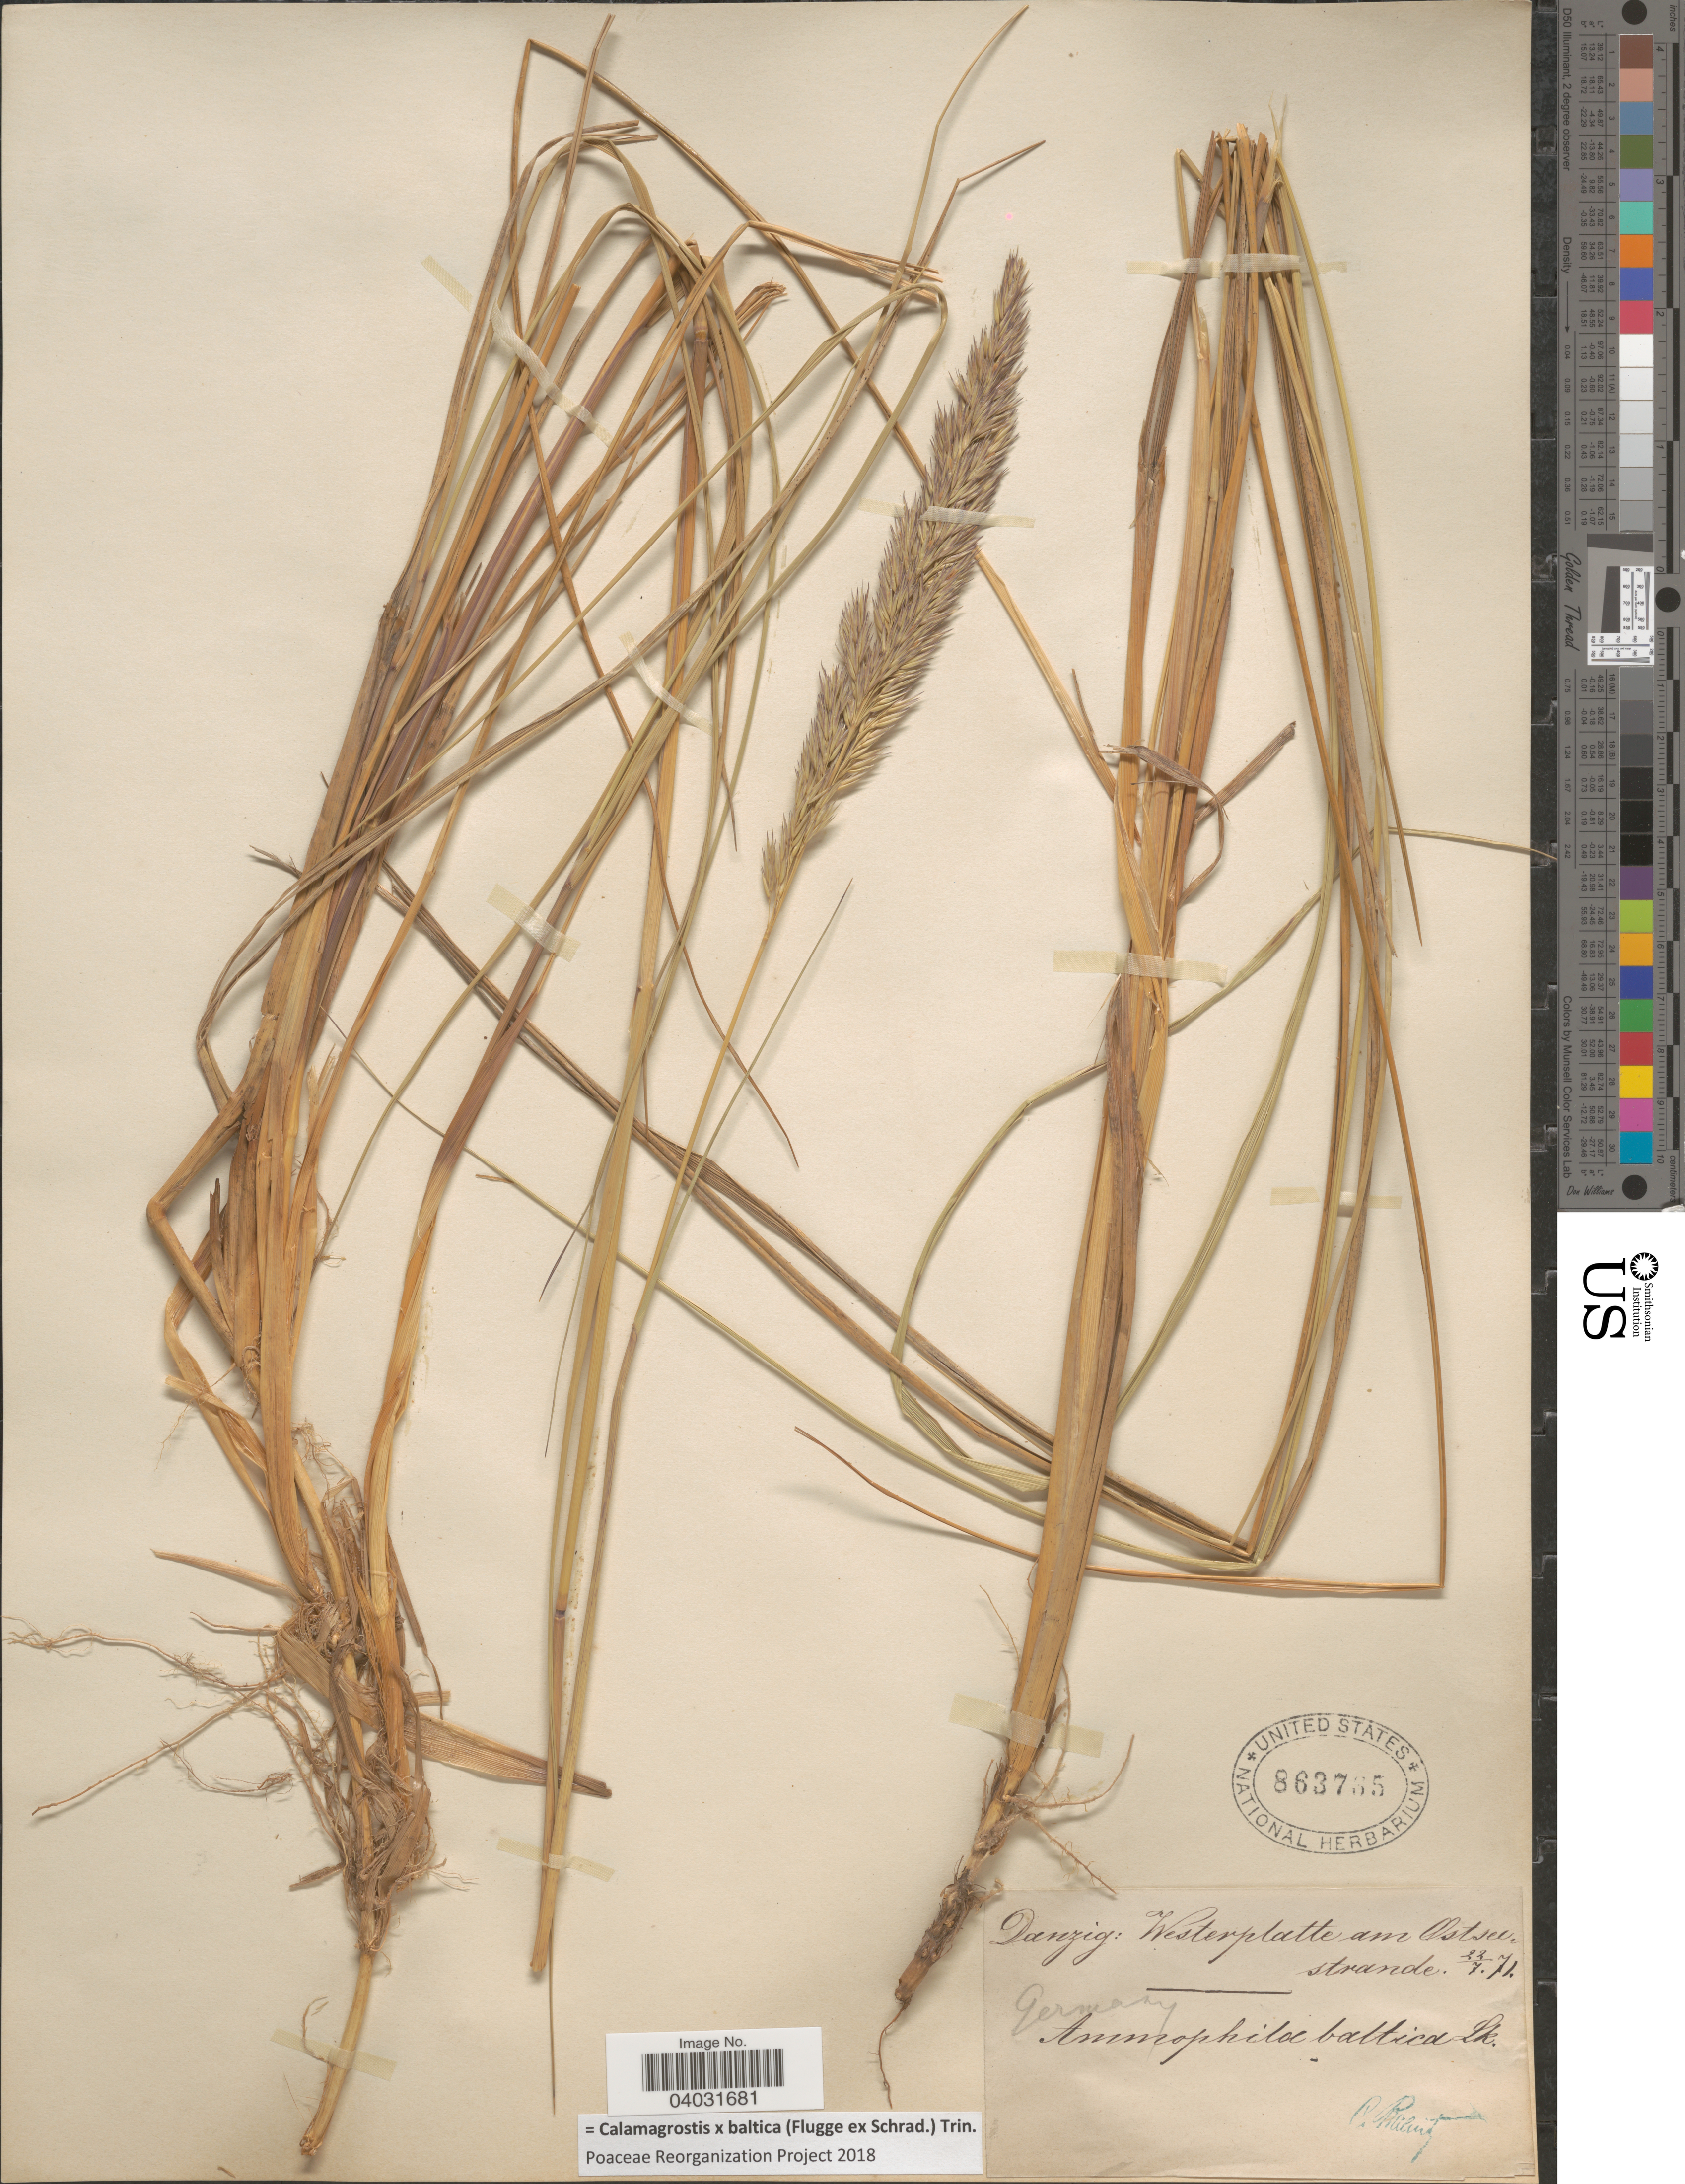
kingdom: Plantae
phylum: Tracheophyta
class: Liliopsida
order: Poales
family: Poaceae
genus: Calamagrostis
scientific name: Calamagrostis x baltica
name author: (Flüggé ex Schrad.) Trin.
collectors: C. Raenitz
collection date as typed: Transcribed d/m/y: 22/7/71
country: Germany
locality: Danzig: Westerplatte am Ostsee strande.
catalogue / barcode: US 863735